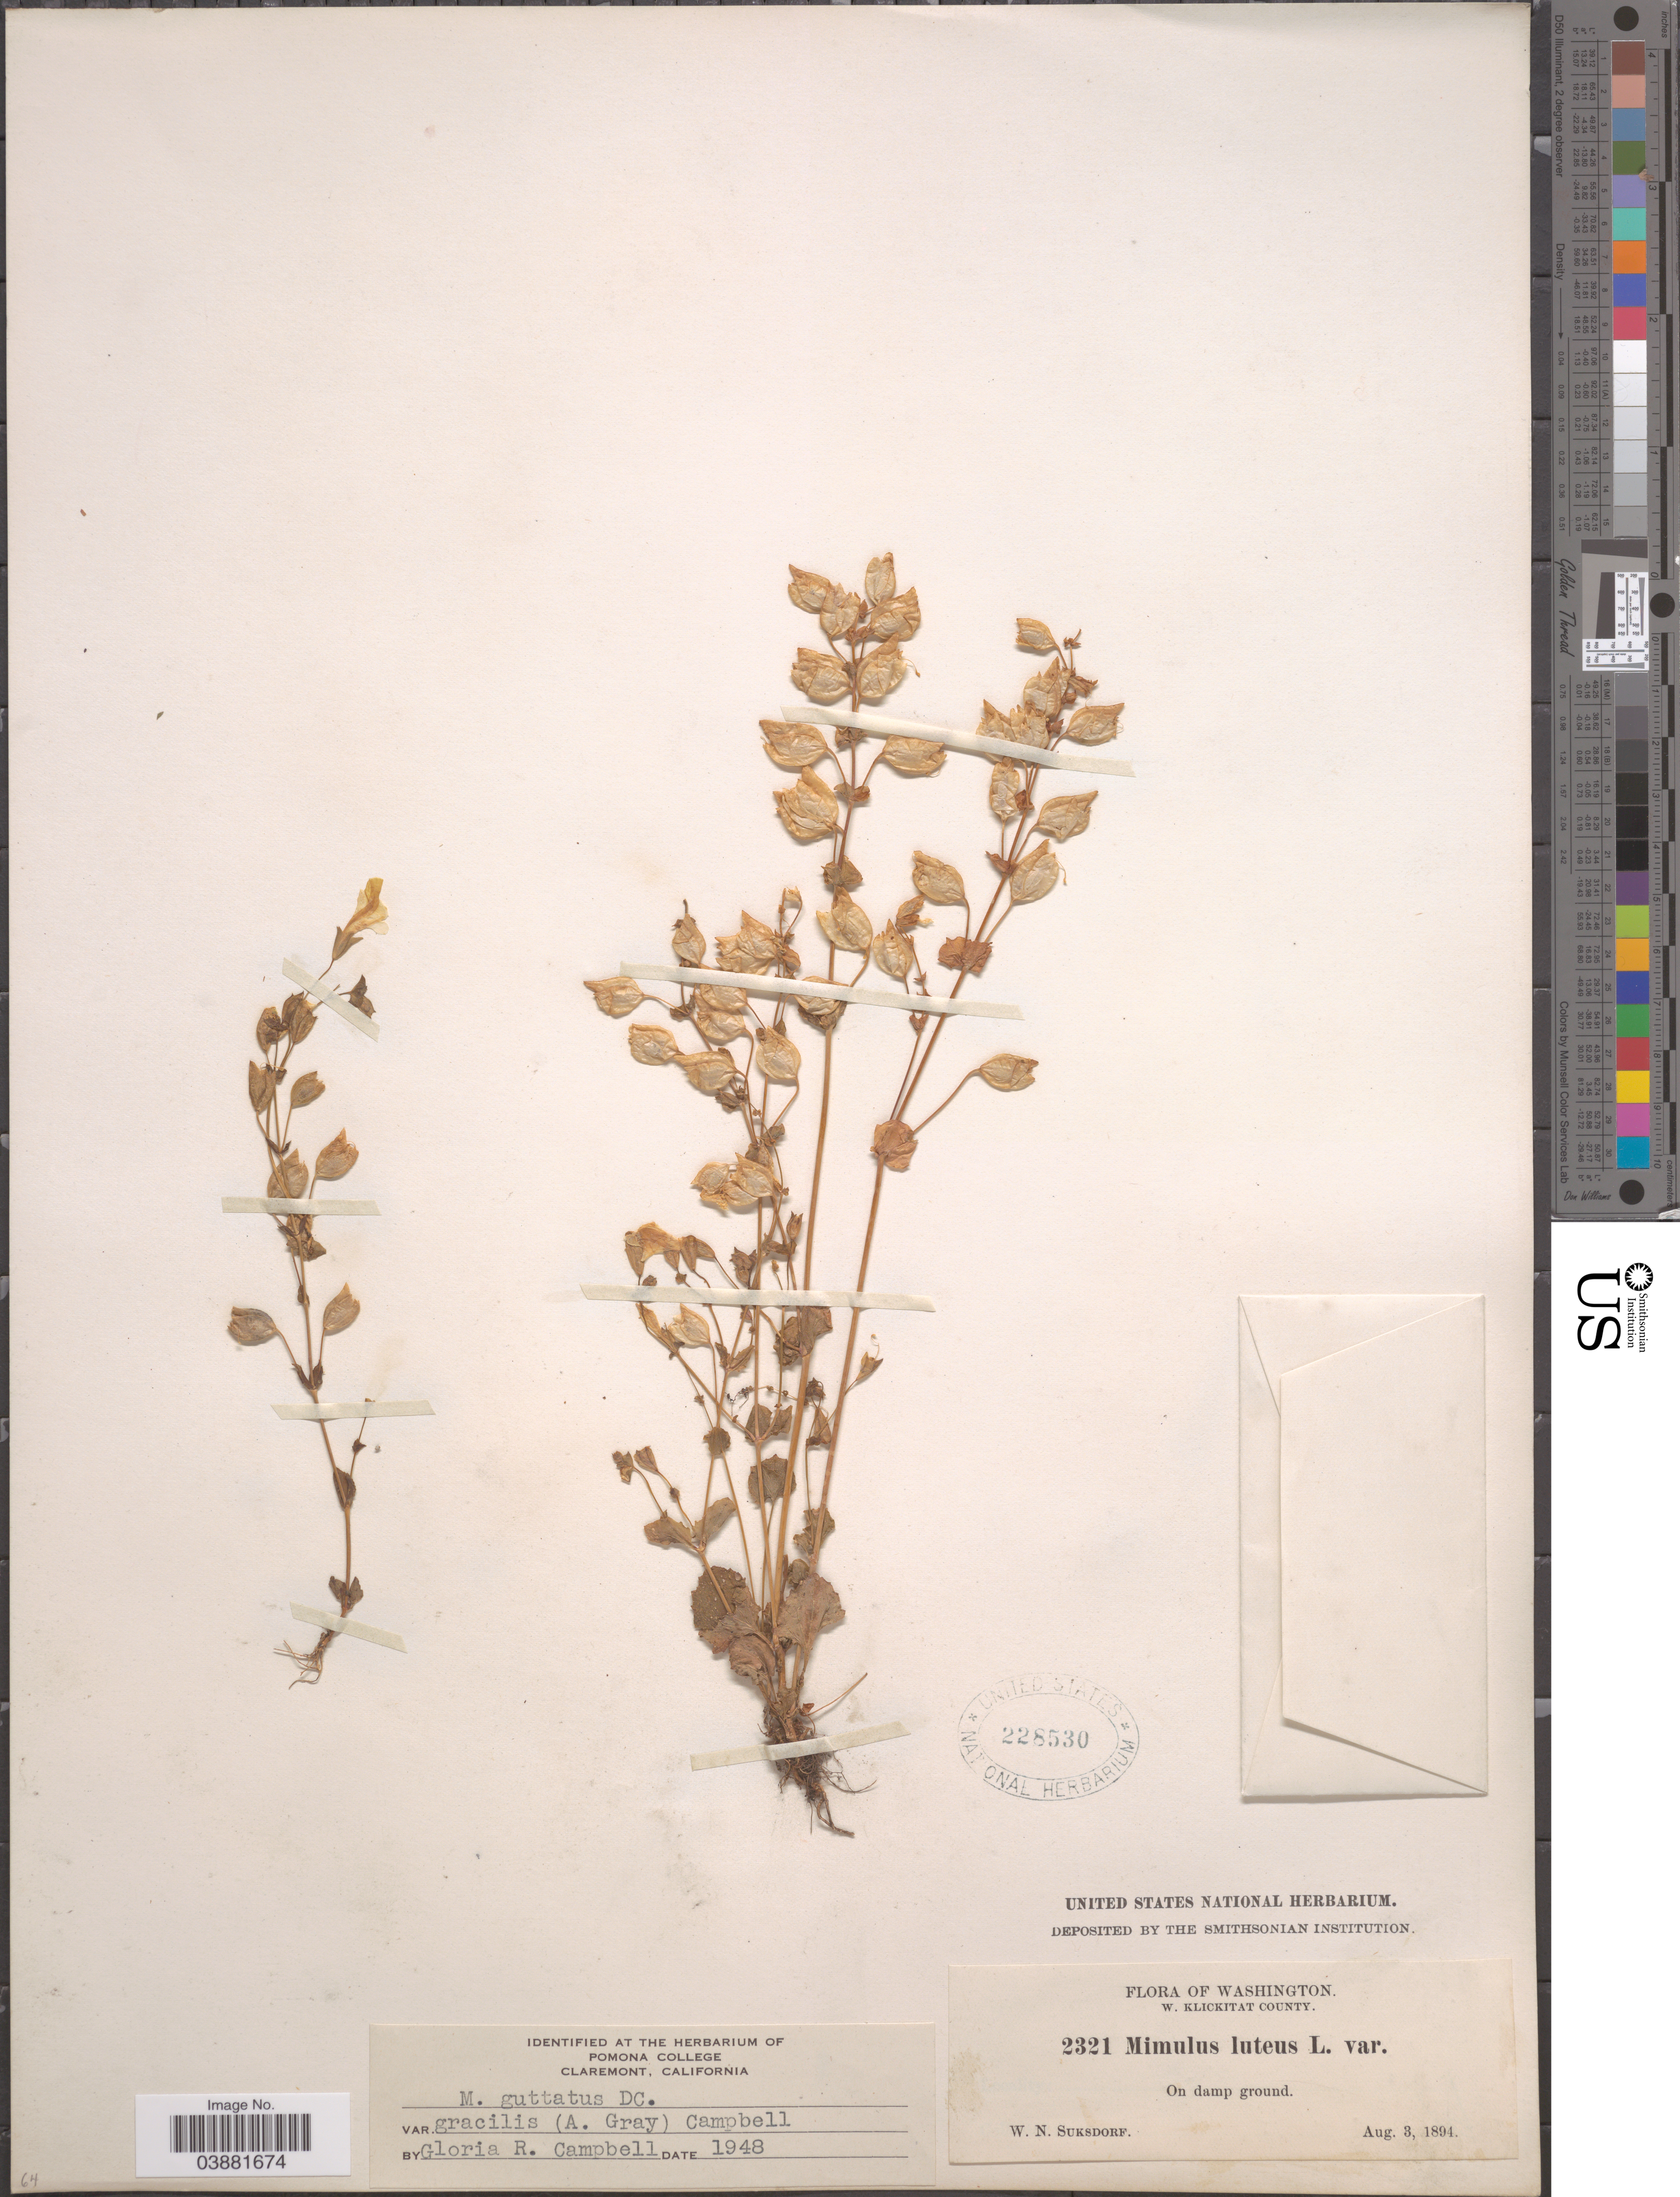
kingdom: Plantae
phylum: Tracheophyta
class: Magnoliopsida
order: Lamiales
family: Phrymaceae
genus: Mimulus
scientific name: Mimulus guttatus var. gracilis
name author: (A. Gray) G.R. Campb.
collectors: W. N. Suksdorf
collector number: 2321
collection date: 1894-08-03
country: United States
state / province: Washington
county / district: Klickitat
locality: W. Klickitat County.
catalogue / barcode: US 228530